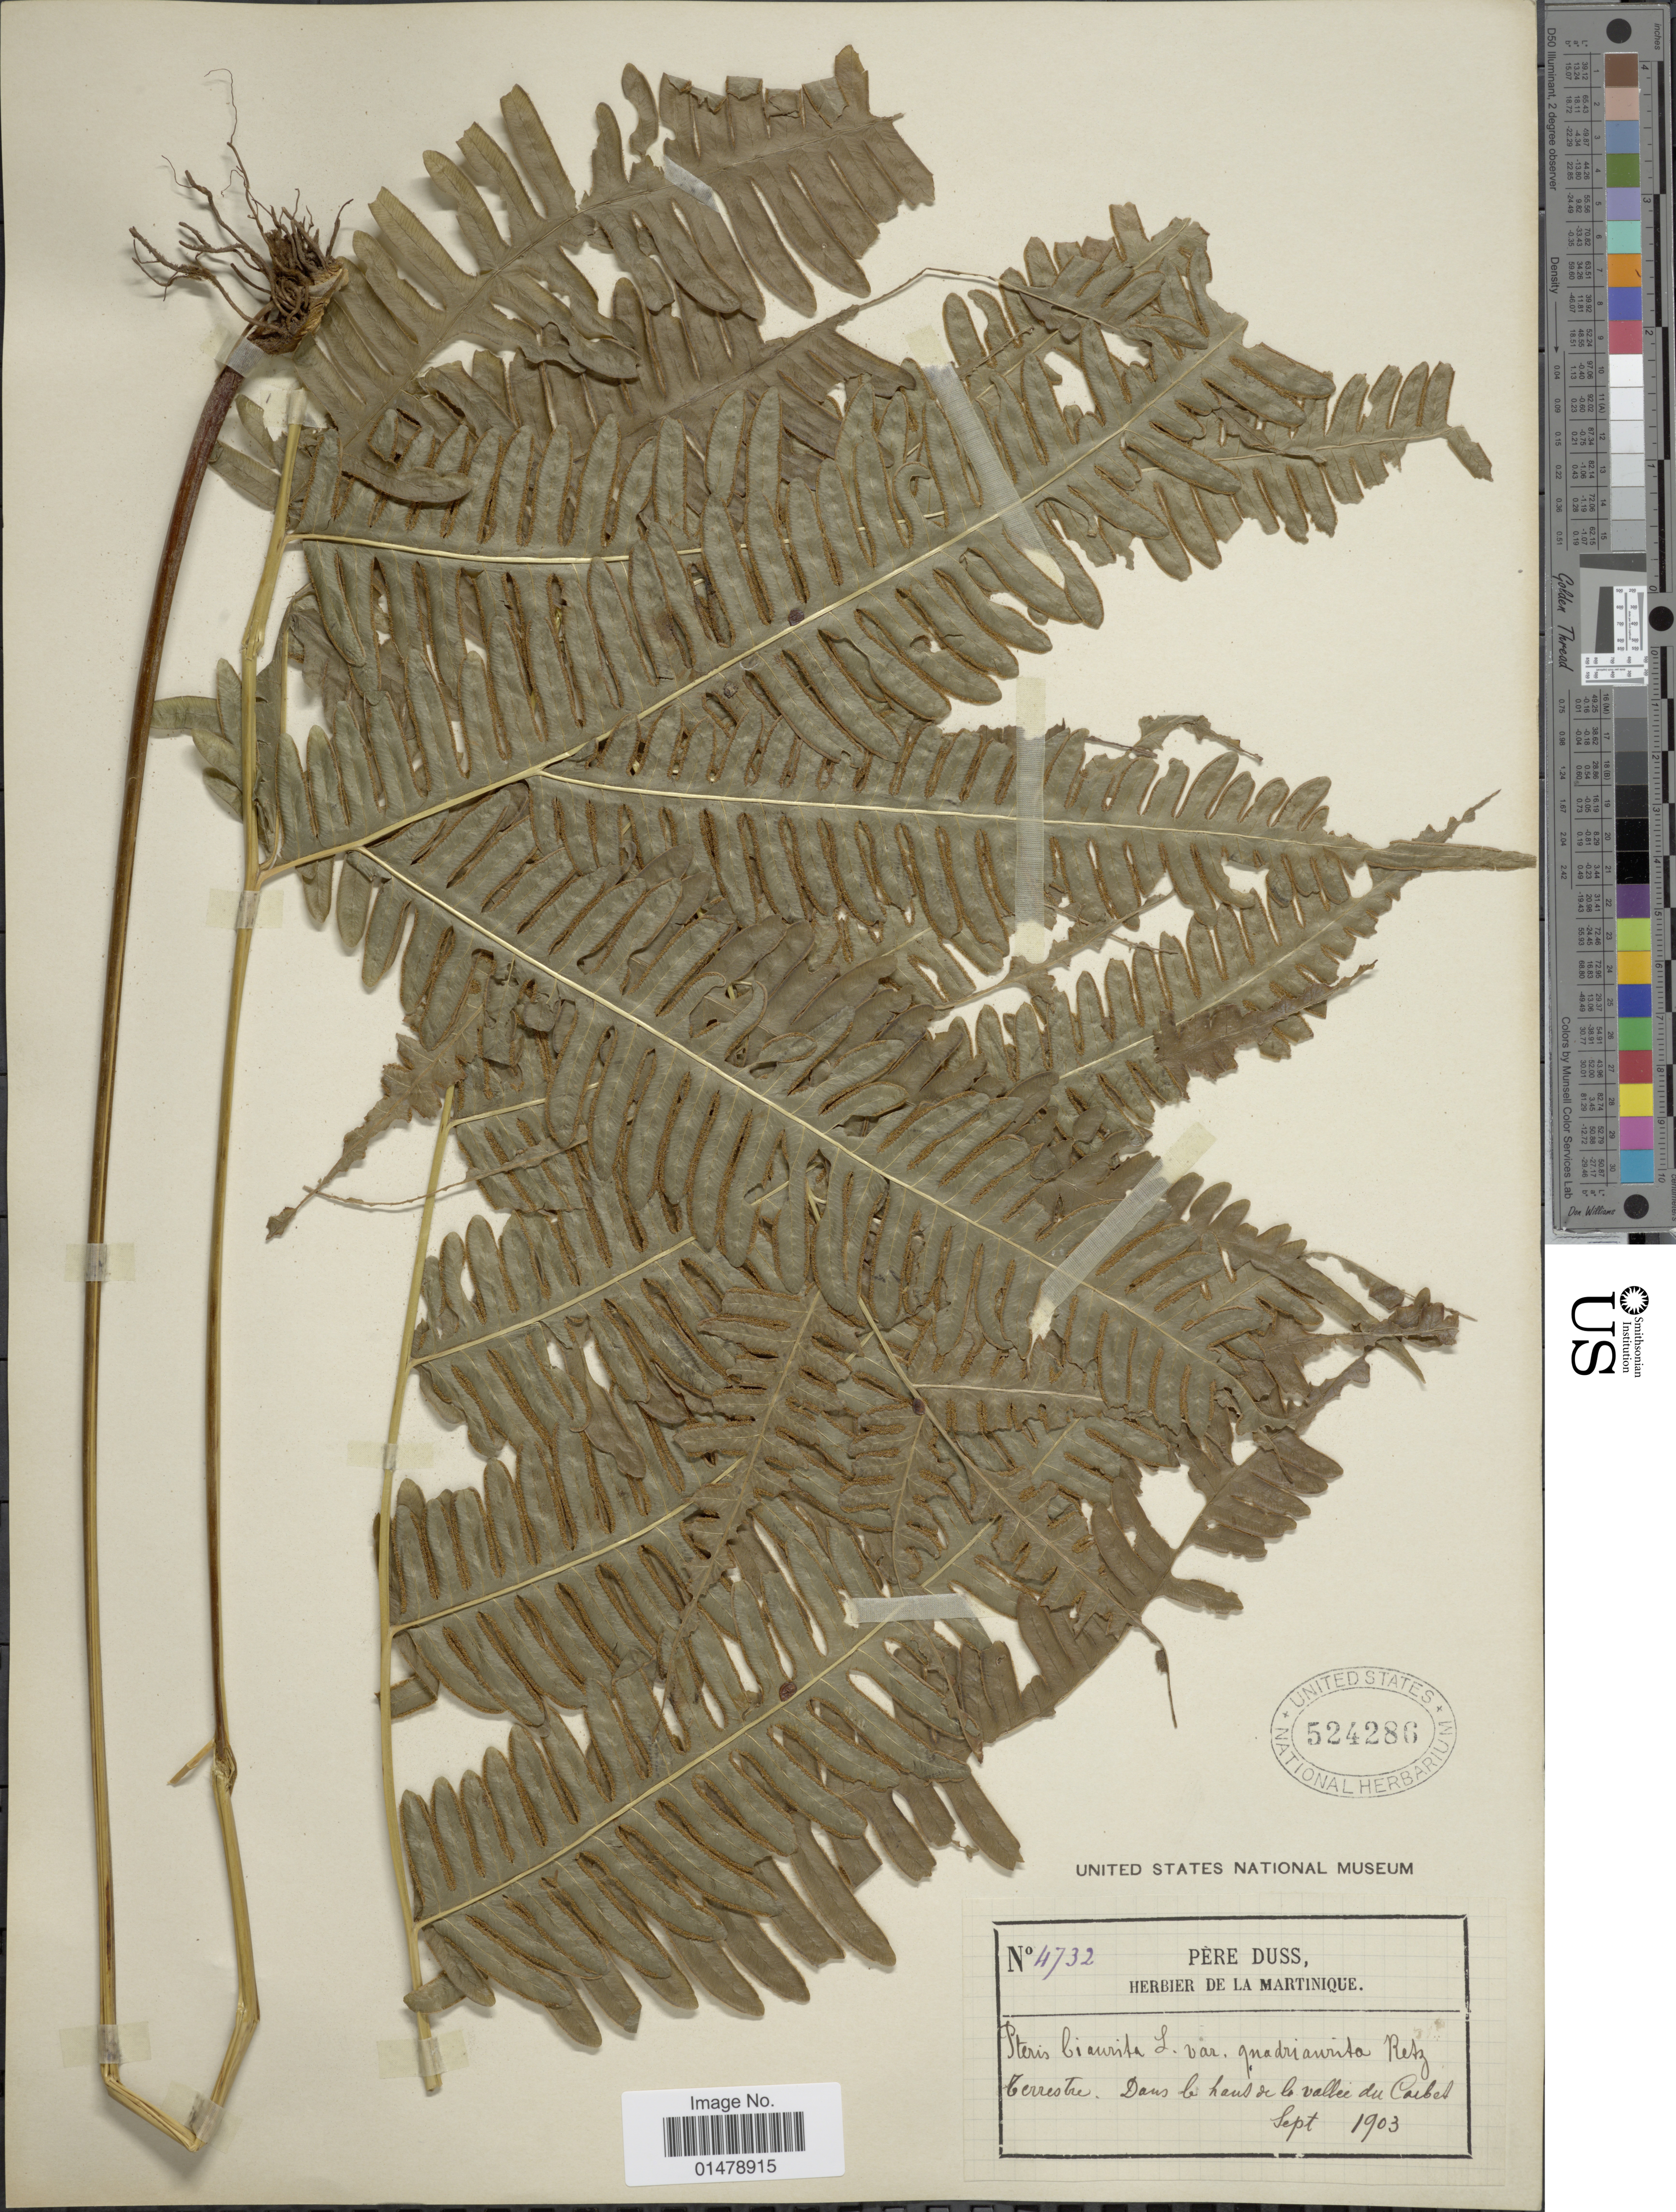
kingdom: Plantae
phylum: Tracheophyta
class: Polypodiopsida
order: Polypodiales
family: Pteridaceae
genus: Pteris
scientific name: Pteris quadriaurita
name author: Retz.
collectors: Père Duss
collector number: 4732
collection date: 1903-09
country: Martinique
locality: Dans le haut de la vallee du Carbet.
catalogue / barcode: US 524286